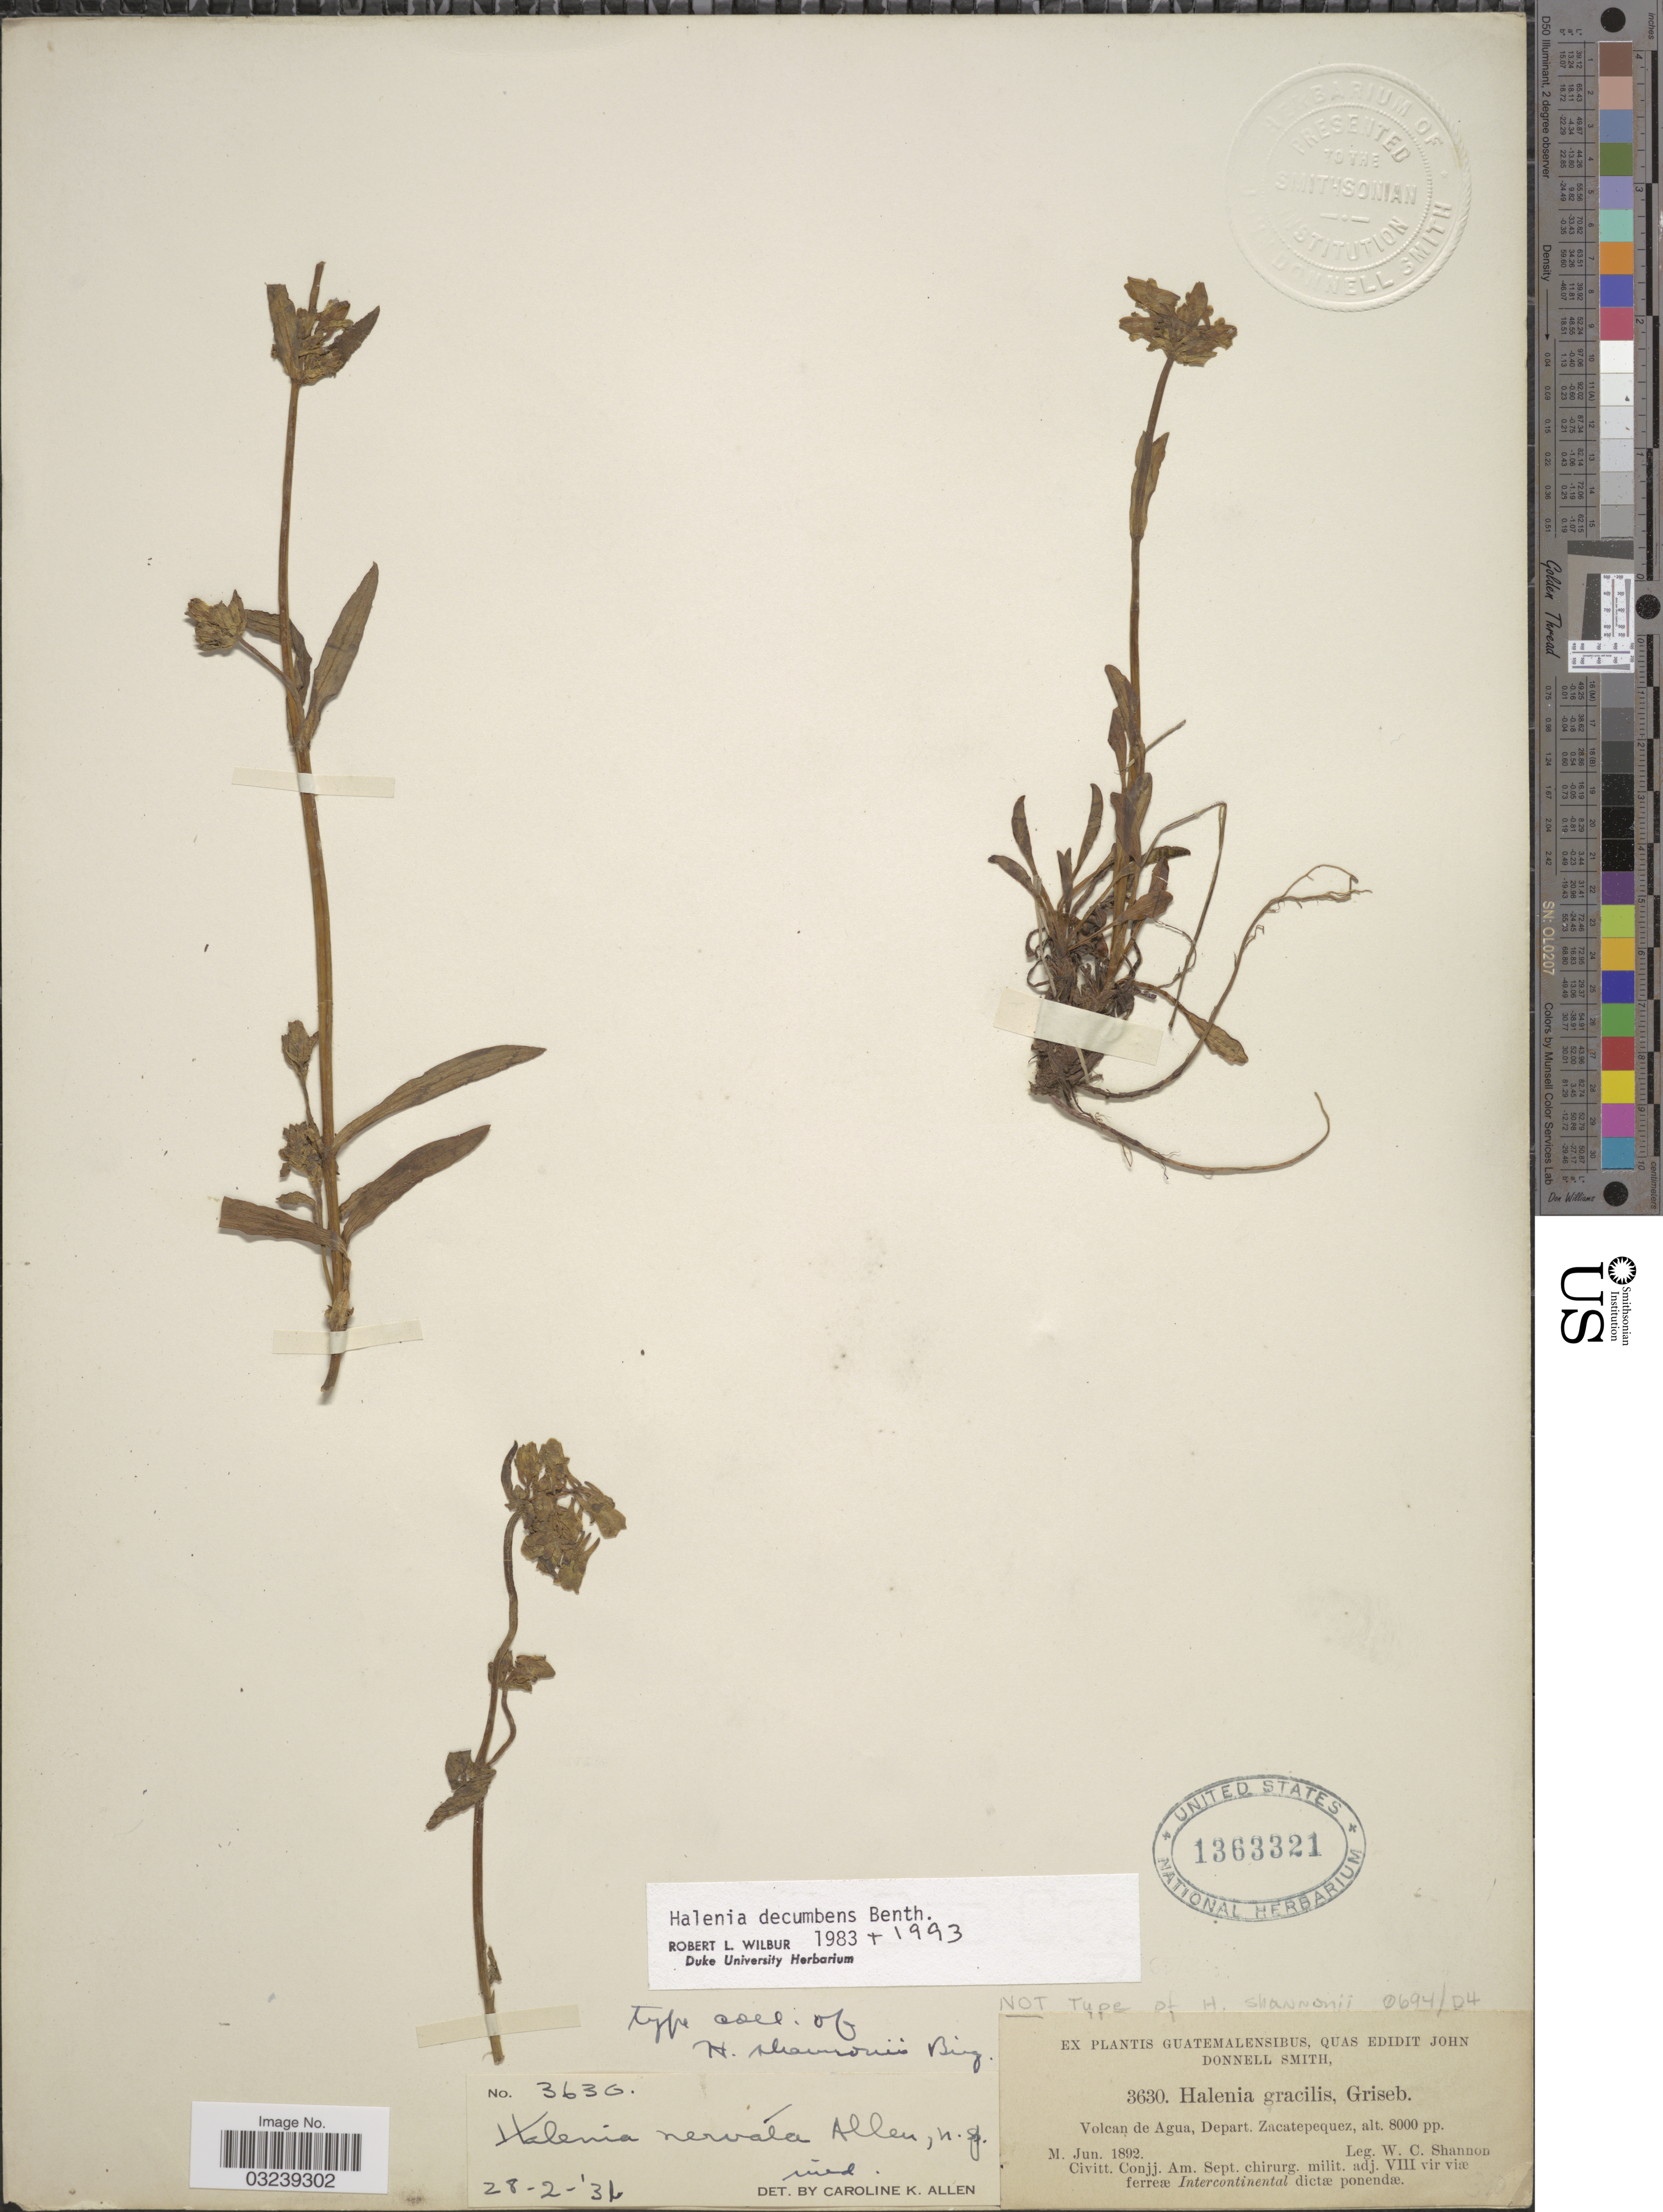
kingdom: Plantae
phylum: Tracheophyta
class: Magnoliopsida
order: Gentianales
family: Gentianaceae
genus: Halenia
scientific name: Halenia decumbens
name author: Benth.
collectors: W. C. Shannon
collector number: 3630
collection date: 1892-06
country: Guatemala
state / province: Sacatepéquez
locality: Volcan de Agua, Depart. Zacatepequez.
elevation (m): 2438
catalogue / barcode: US 1363321